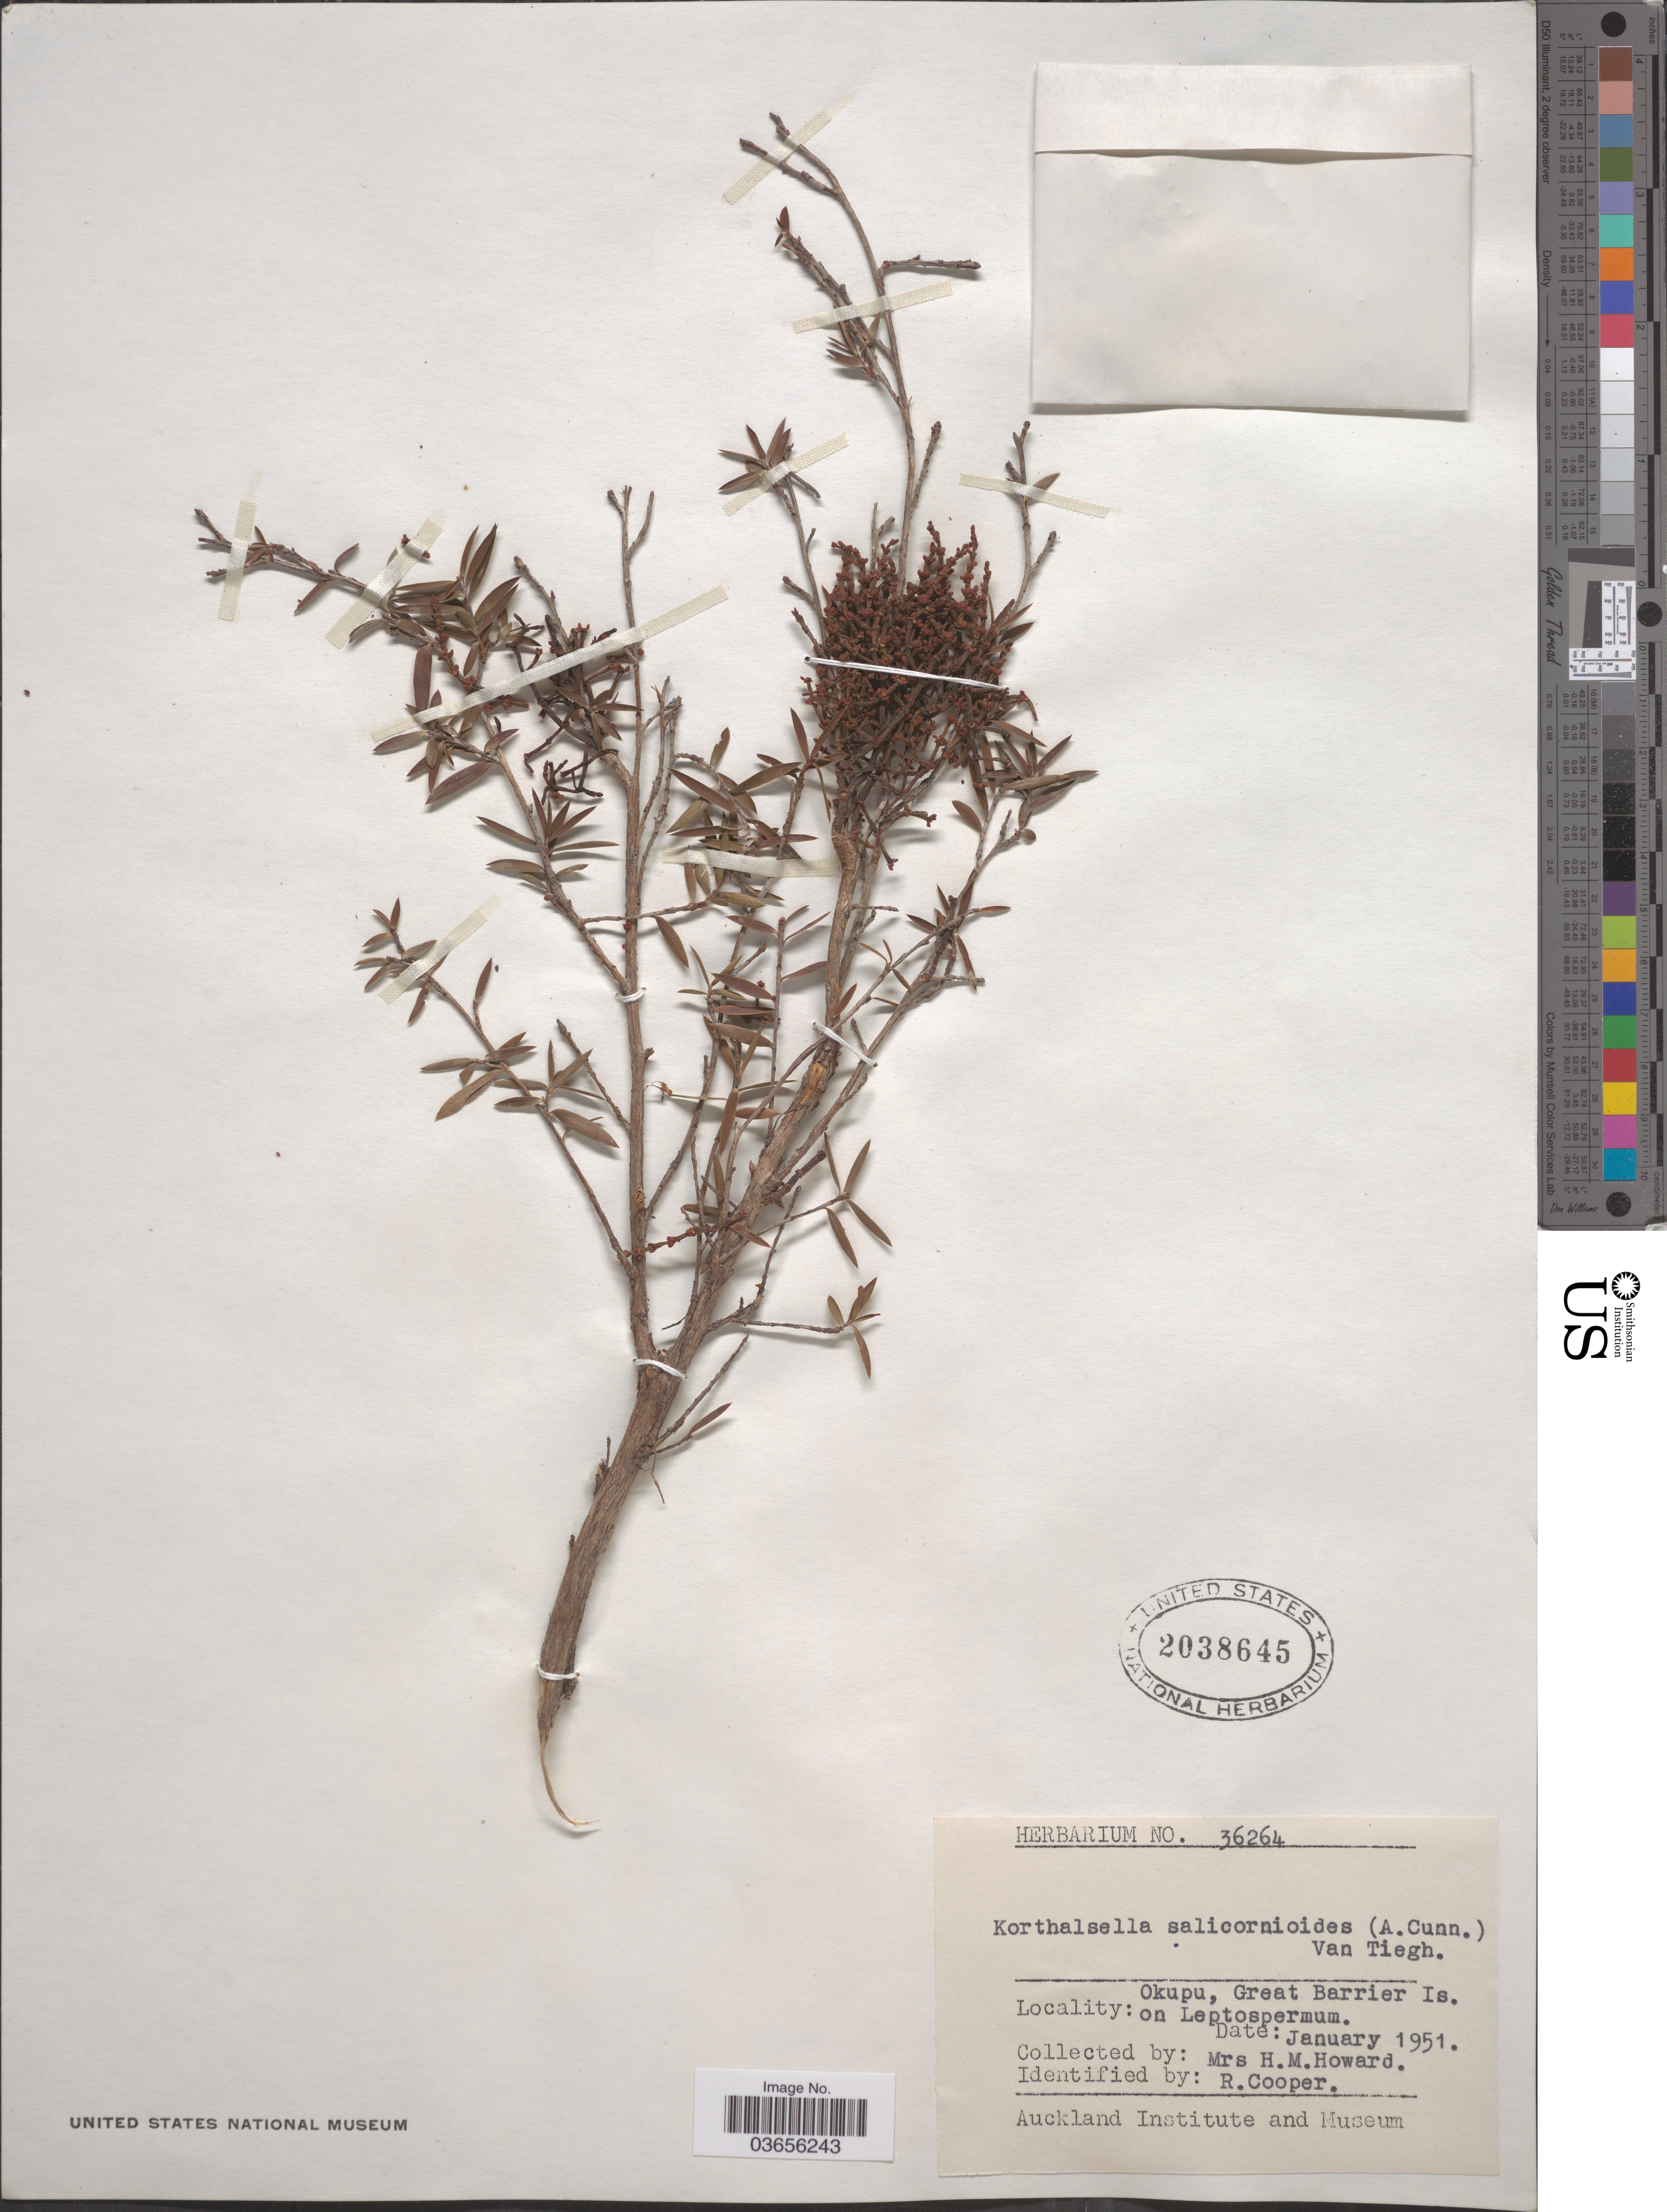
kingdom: Plantae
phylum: Tracheophyta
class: Magnoliopsida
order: Santalales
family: Viscaceae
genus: Korthalsella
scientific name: Korthalsella salicornioides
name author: (A. Cunn.) Tiegh.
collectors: H. Howard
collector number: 36264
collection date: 1951-01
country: New Zealand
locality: Okupu, Great Barrier Is.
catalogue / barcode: US 2038645